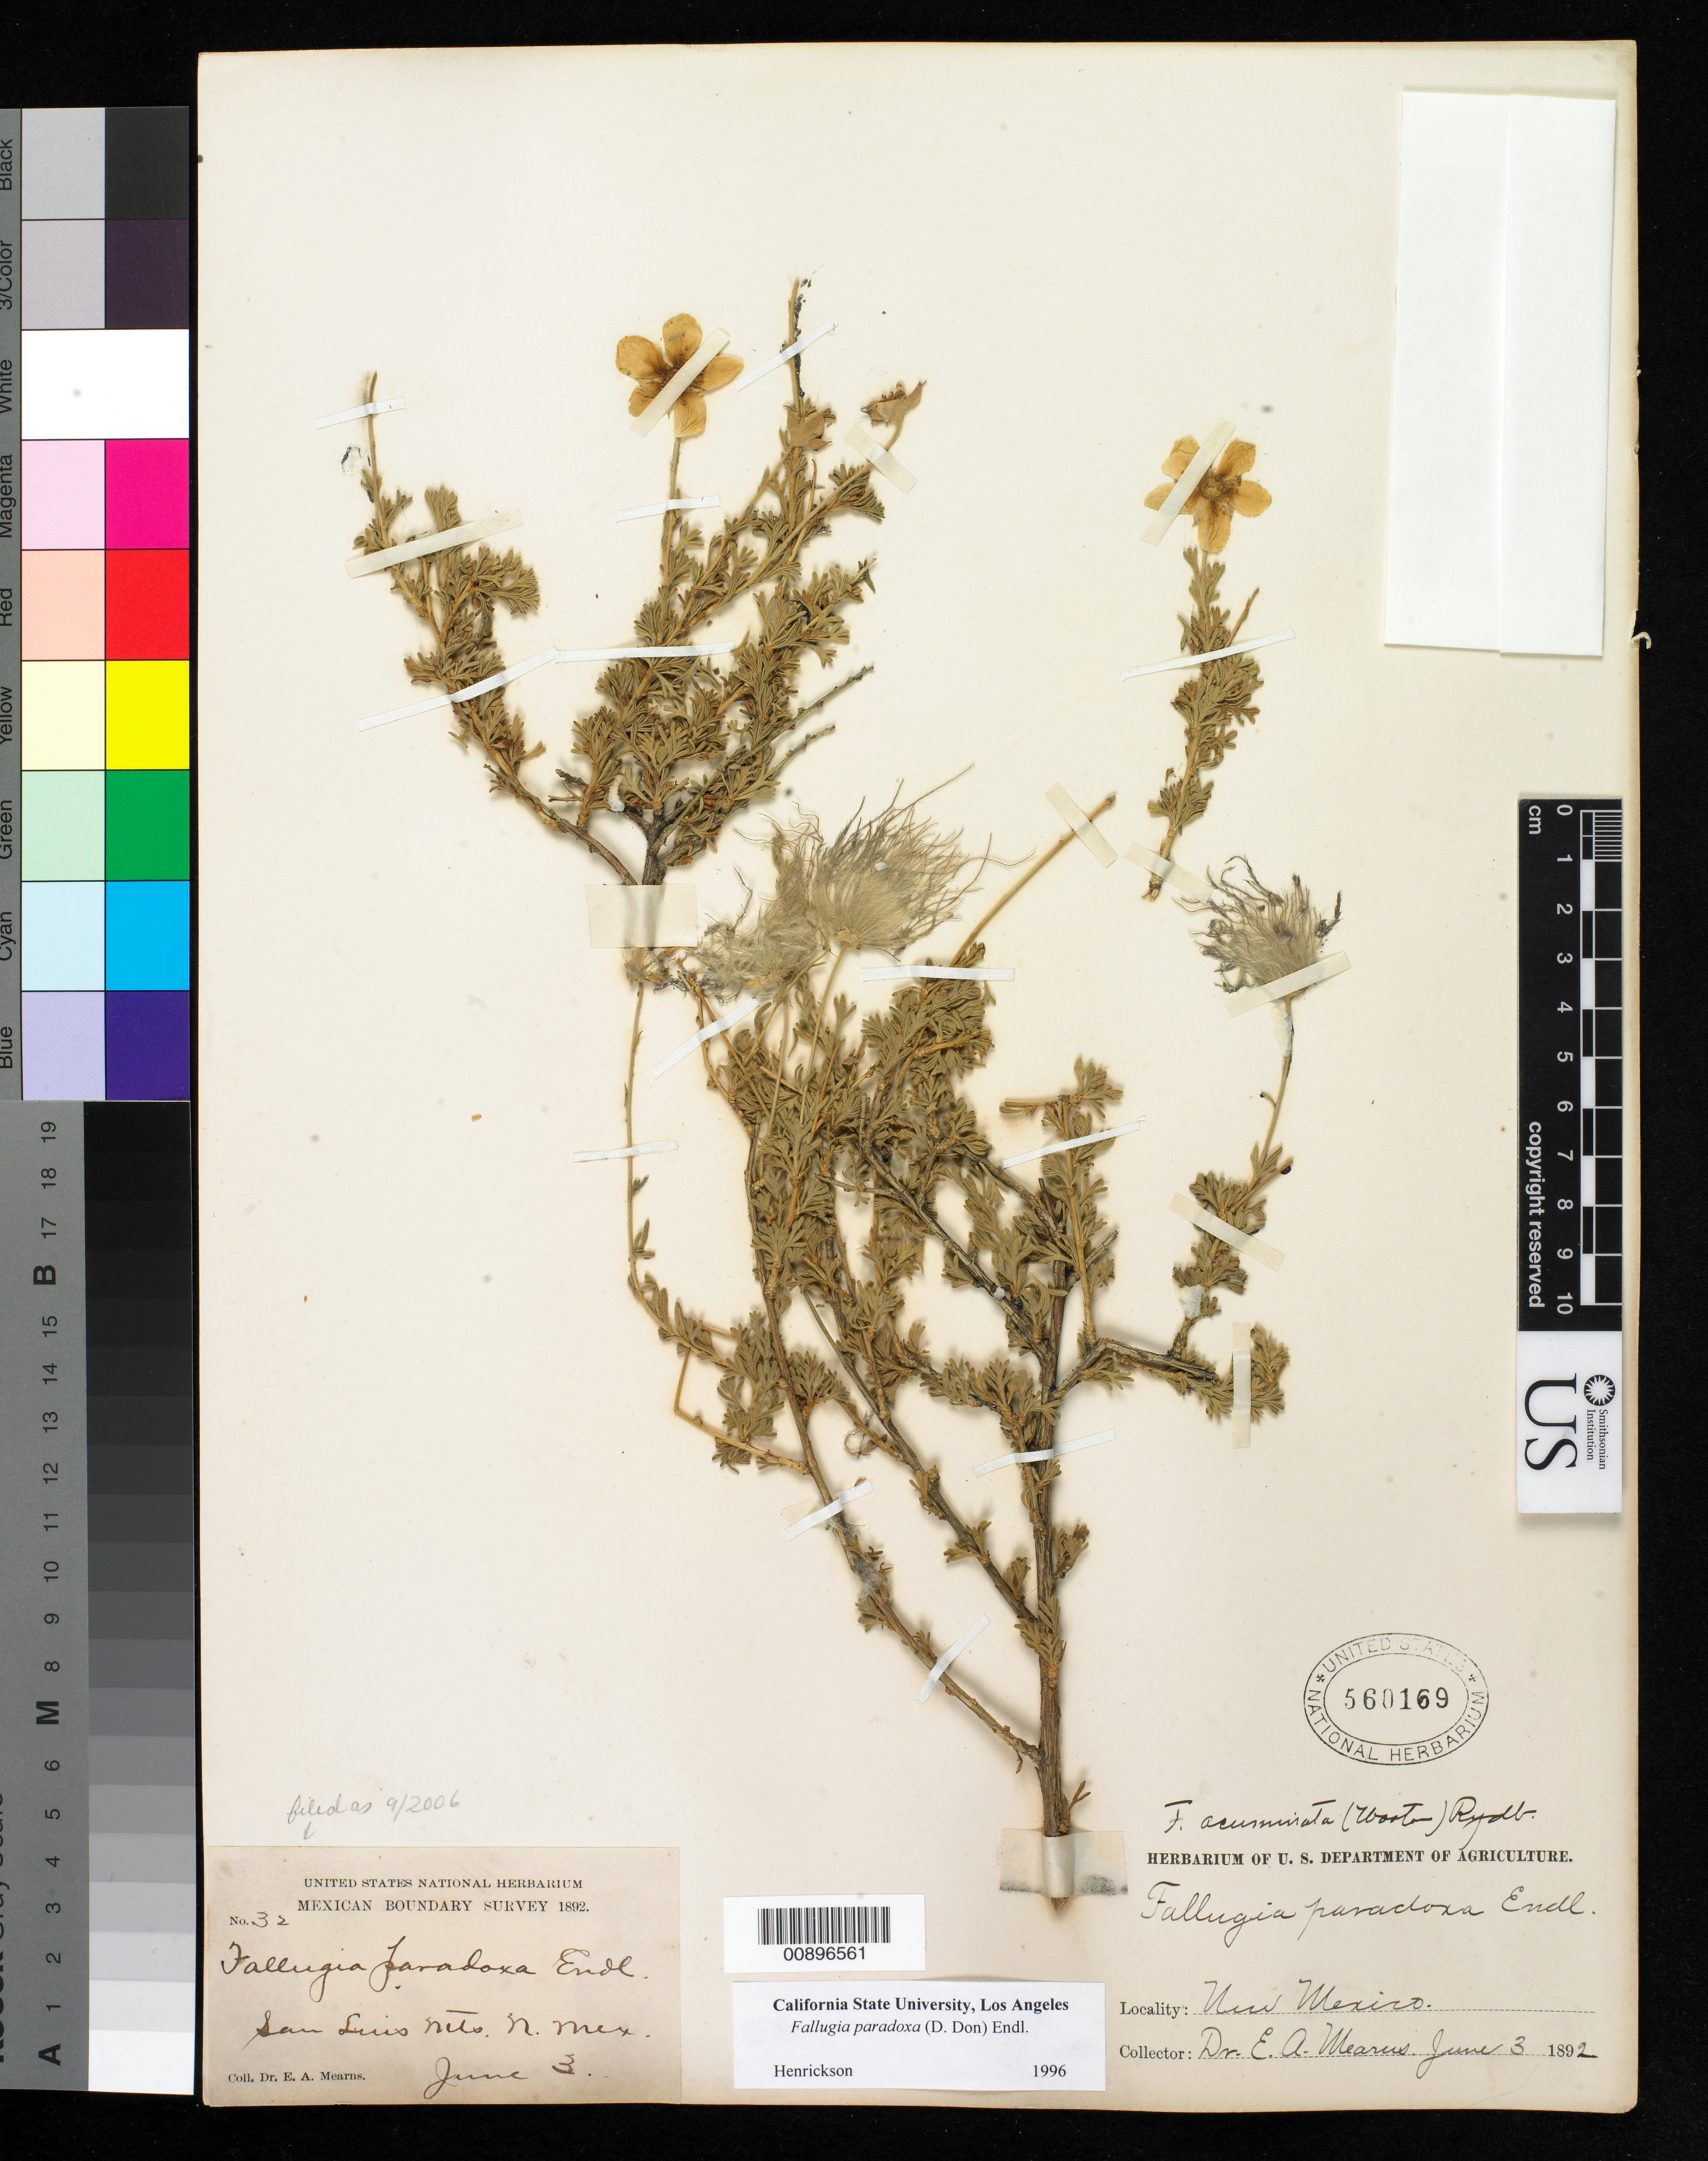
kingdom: Plantae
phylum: Tracheophyta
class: Magnoliopsida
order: Rosales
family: Rosaceae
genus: Fallugia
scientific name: Fallugia paradoxa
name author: (D. Don ex Tilloch & T. Taylor) Endl. ex Torr.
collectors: E. A. Mearns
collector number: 32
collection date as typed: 03 Jun 1892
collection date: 1892-06-03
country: United States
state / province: New Mexico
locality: San Luis Mts., New Mexico.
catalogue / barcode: US 560169